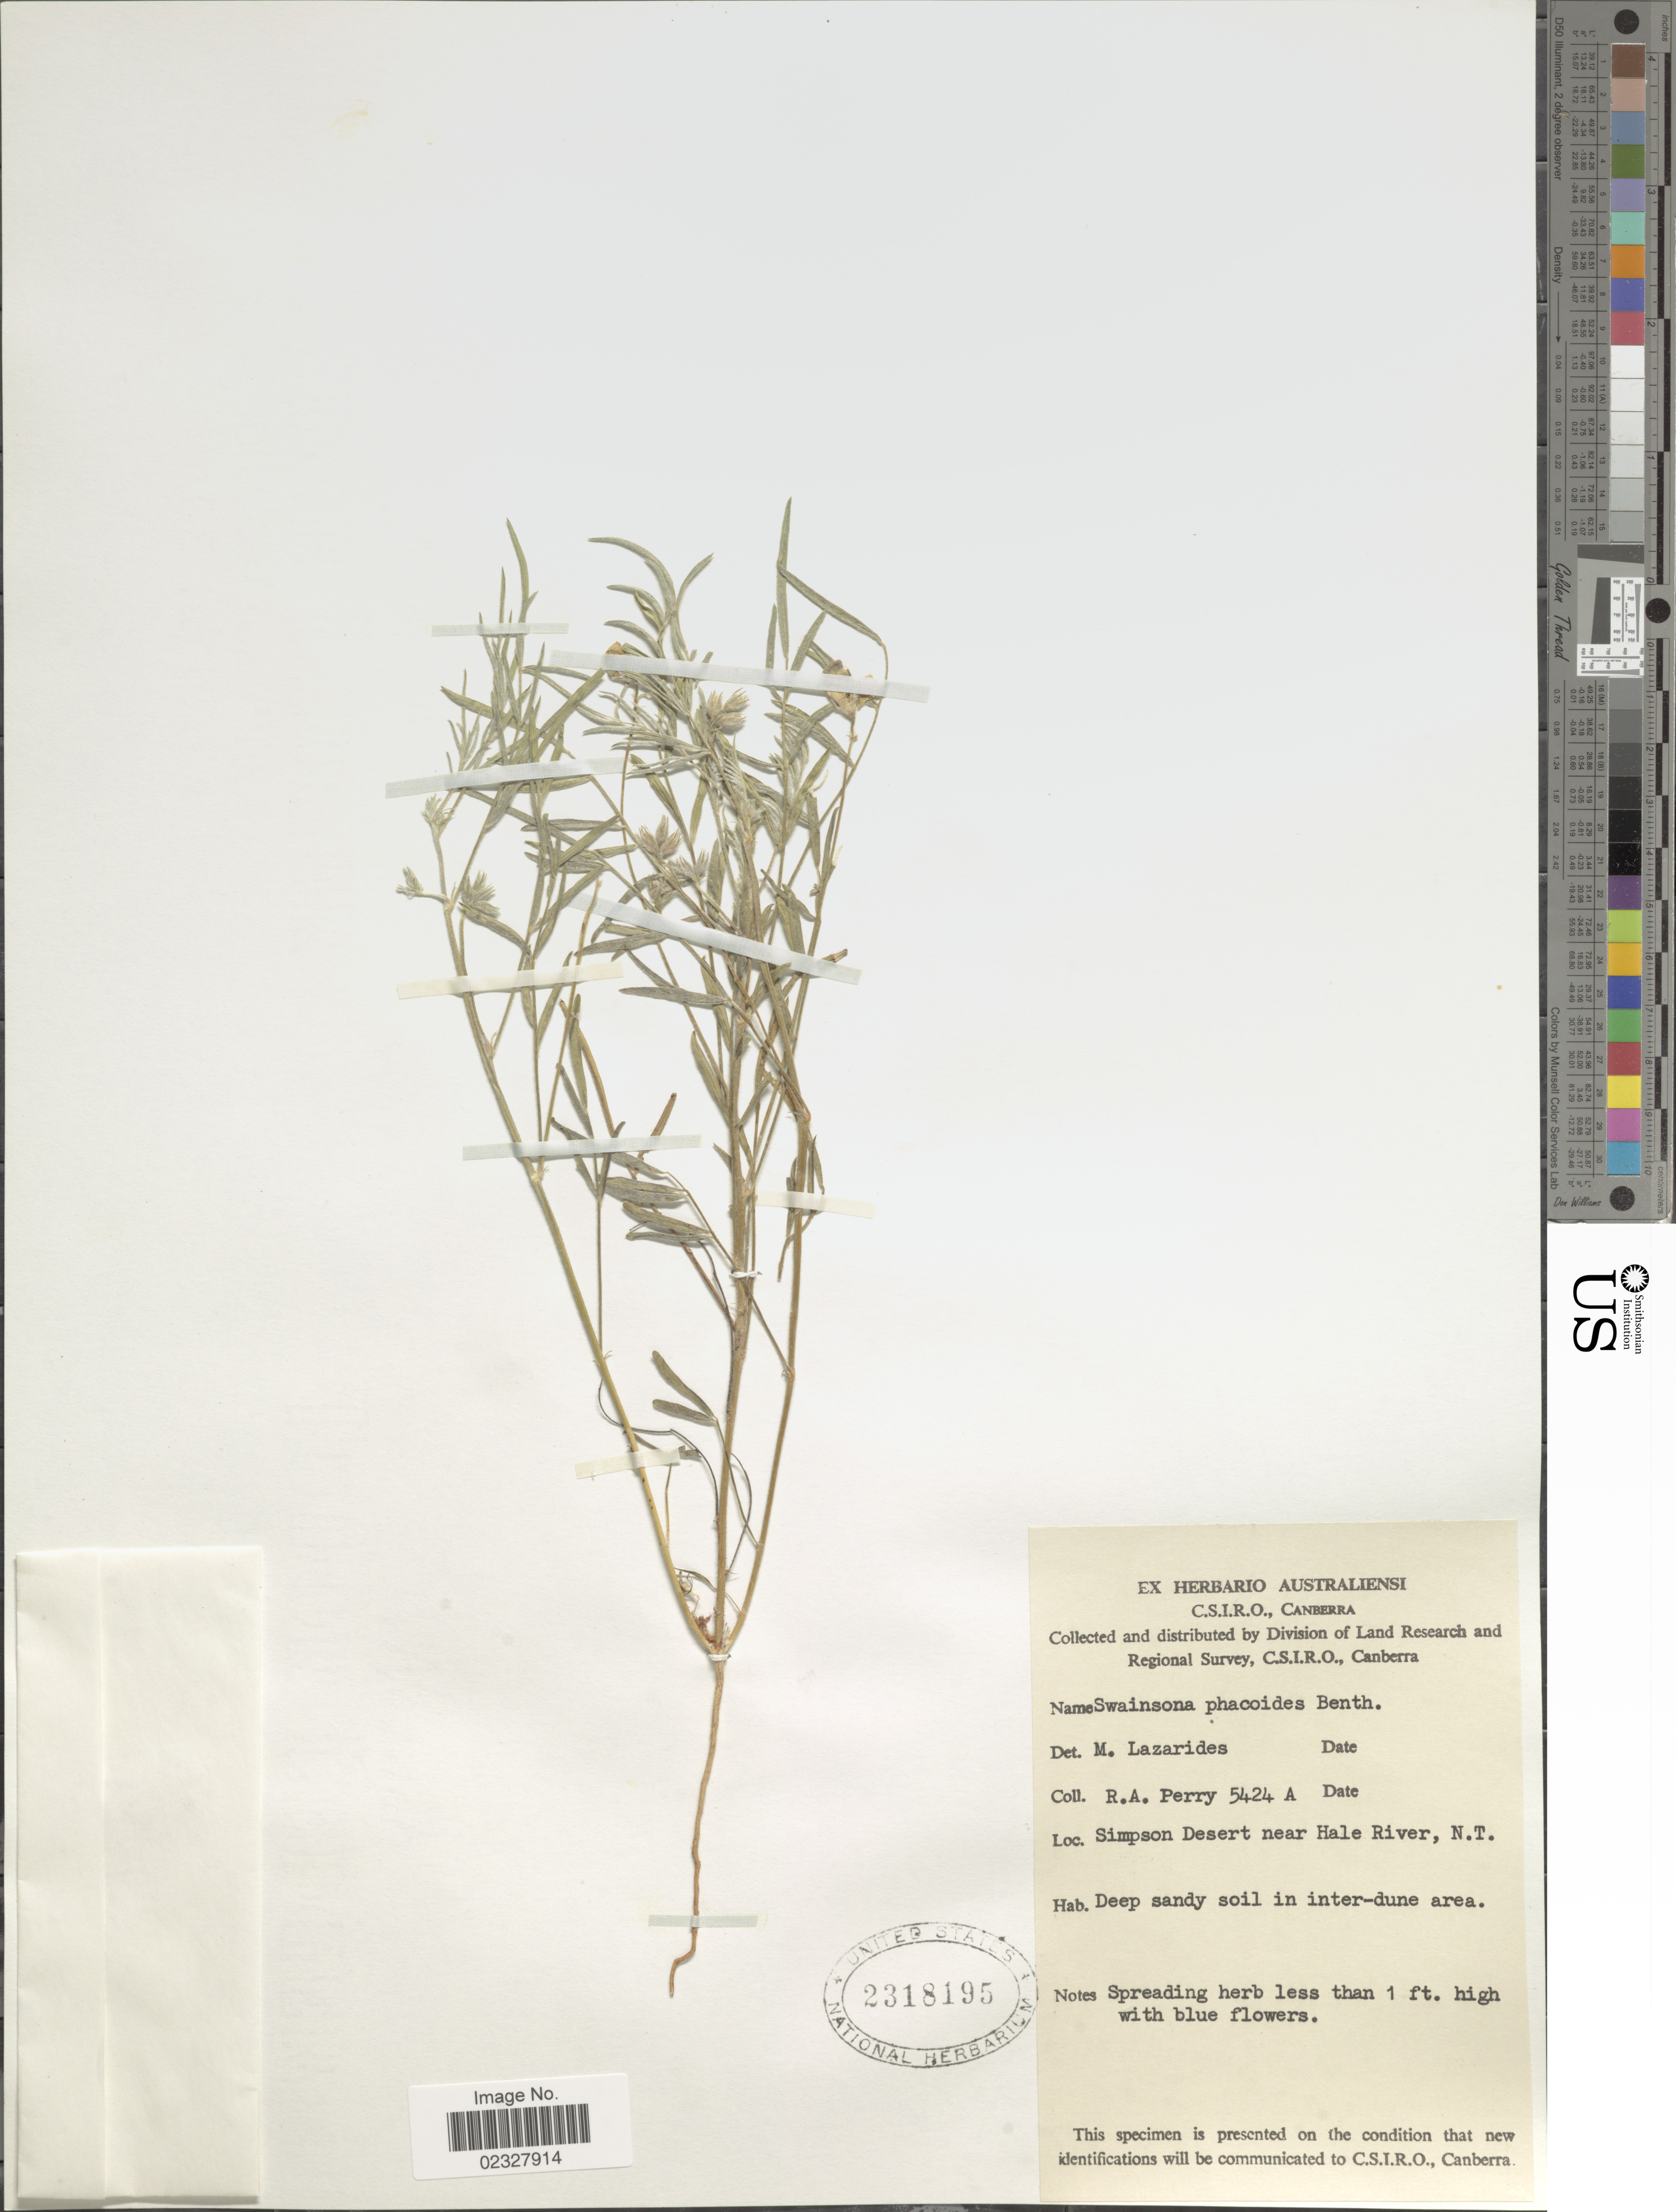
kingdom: Plantae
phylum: Tracheophyta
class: Magnoliopsida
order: Fabales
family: Fabaceae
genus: Swainsona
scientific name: Swainsona phacoides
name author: Benth.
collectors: Perry, R. A.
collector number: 5424A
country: Australia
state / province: Northern Territory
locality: Simpson Desert near Hale River, N.T.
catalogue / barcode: US 2318195